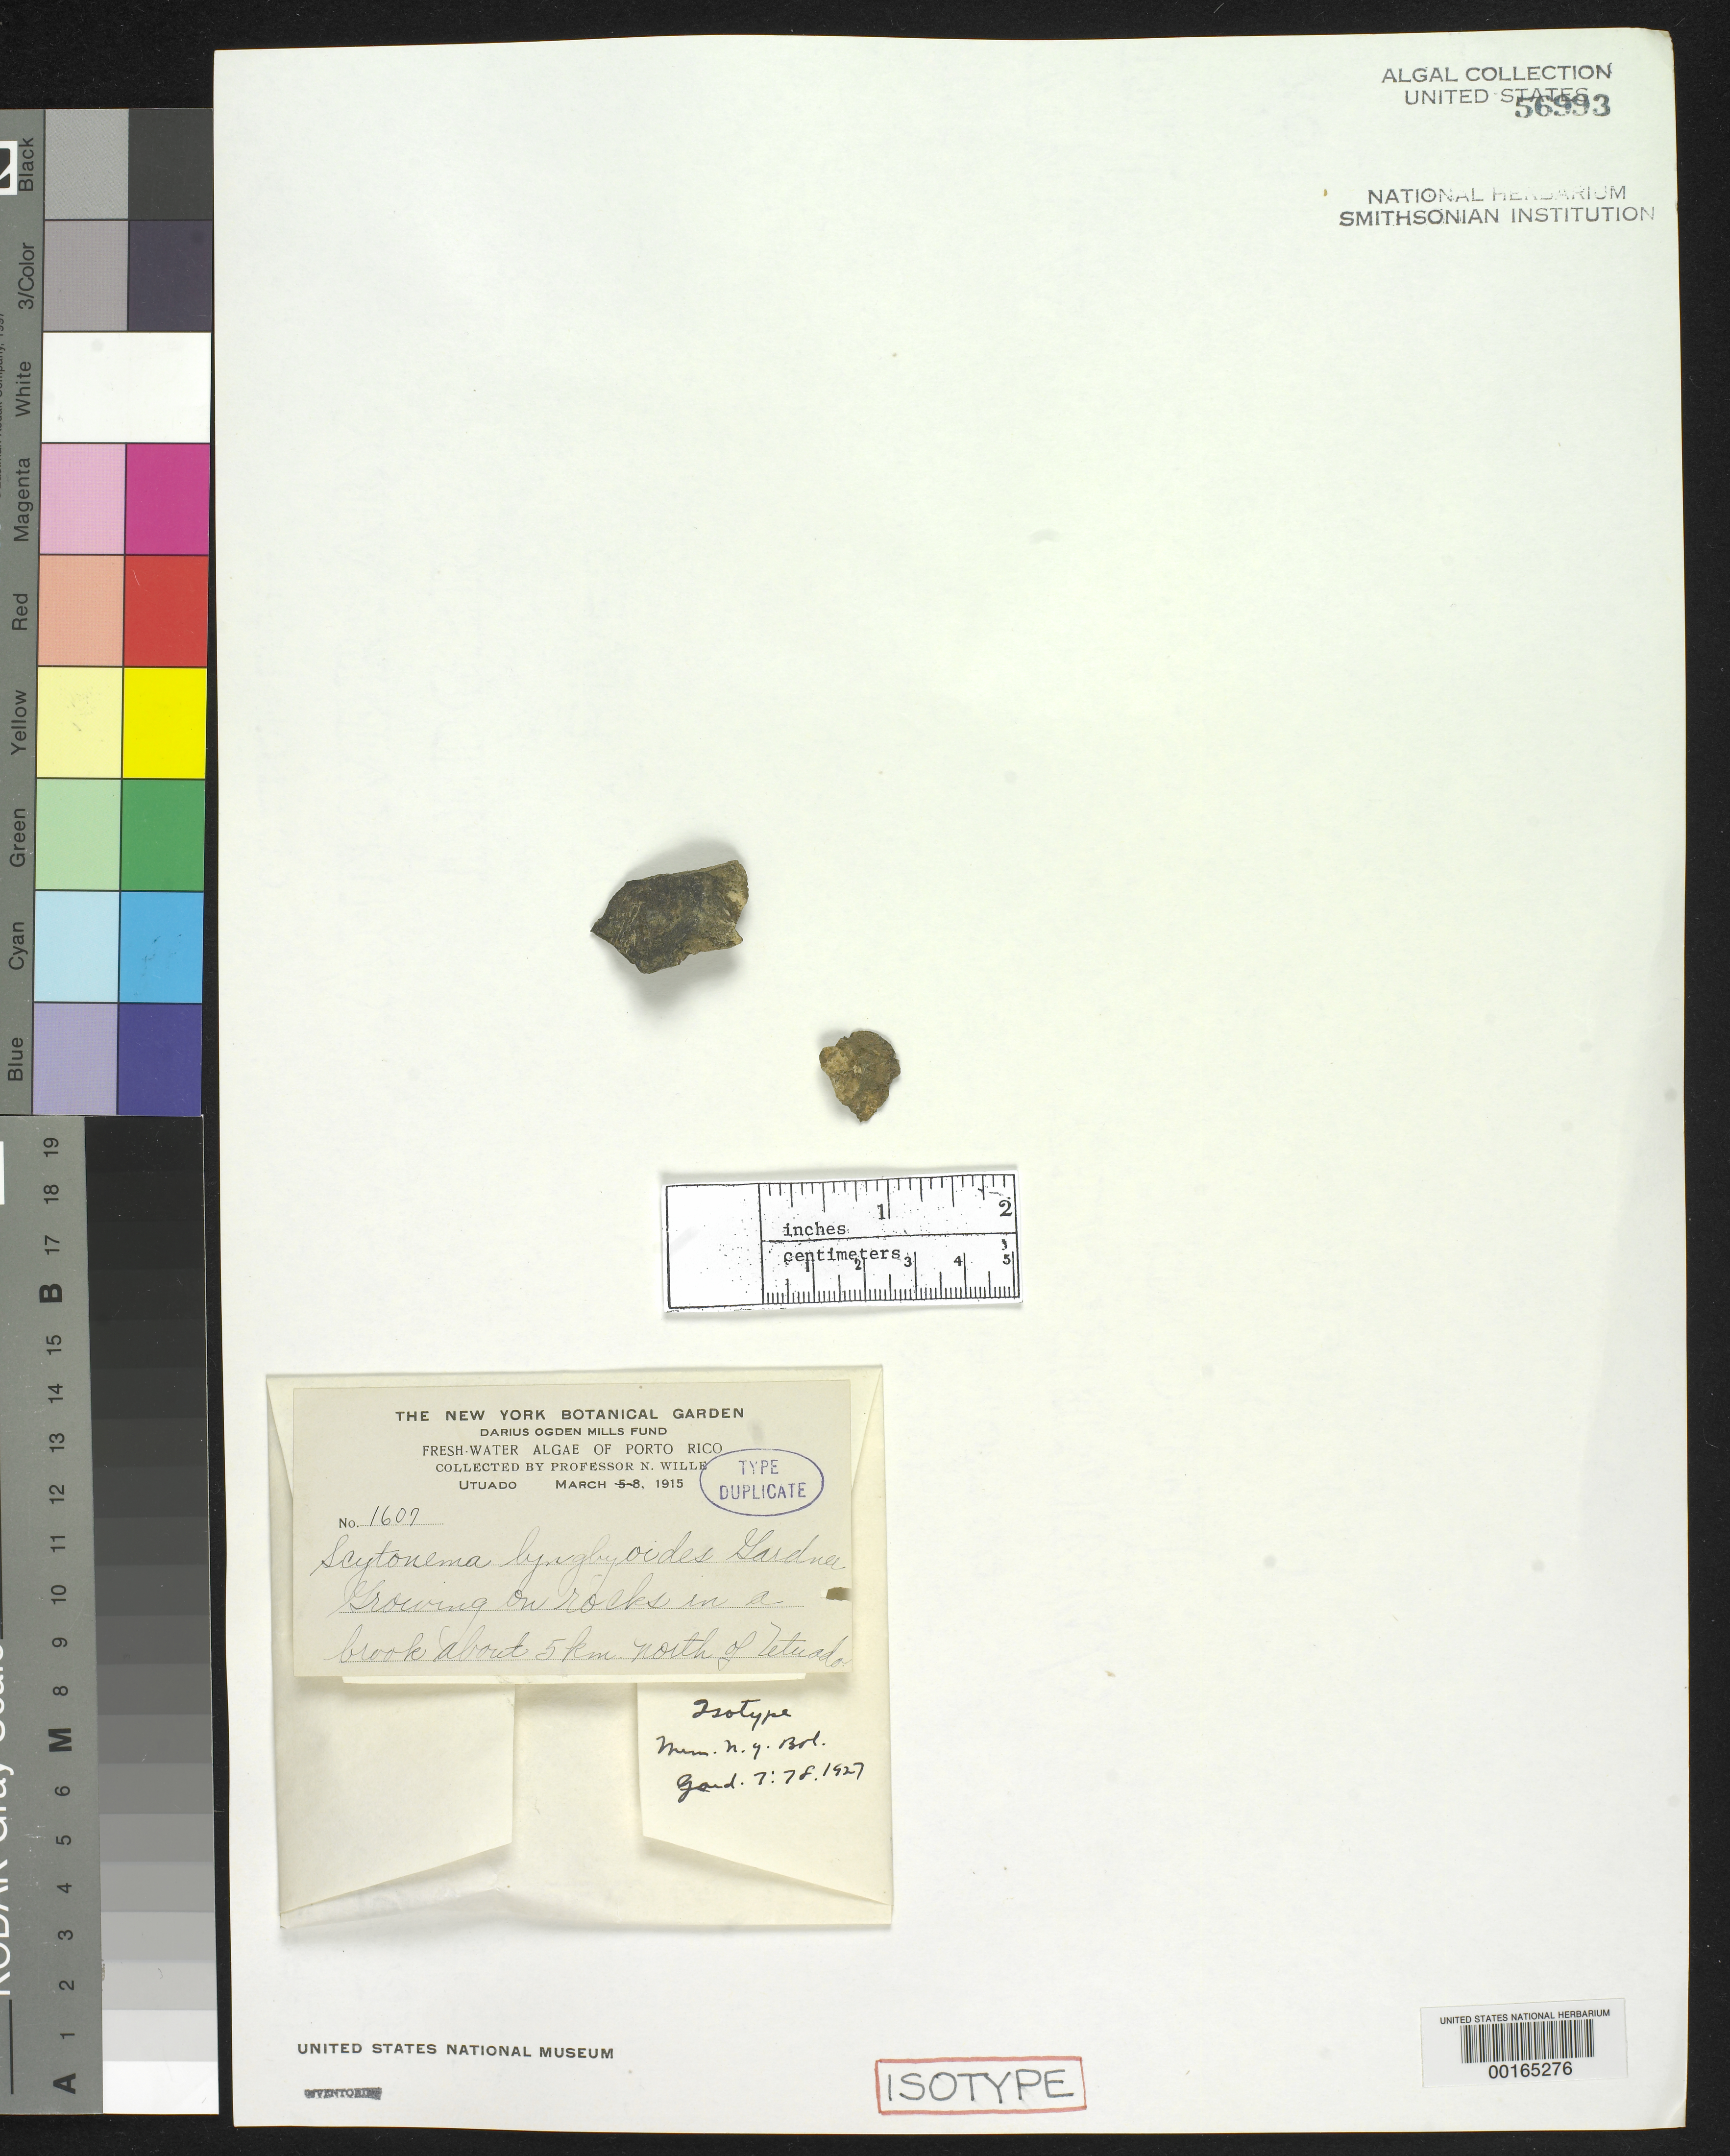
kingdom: Bacteria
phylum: Cyanobacteria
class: Cyanobacteriia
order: Cyanobacteriales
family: Scytonemataceae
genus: Scytonema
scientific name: Scytonema lyngbyoides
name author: N.L. Gardner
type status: Isotype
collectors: N. Wille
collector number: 1607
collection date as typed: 08 Mar 1915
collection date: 1915-03-08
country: Puerto Rico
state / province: Utuado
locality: Brook ca. 5 km north of Utuado.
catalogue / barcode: US 56993